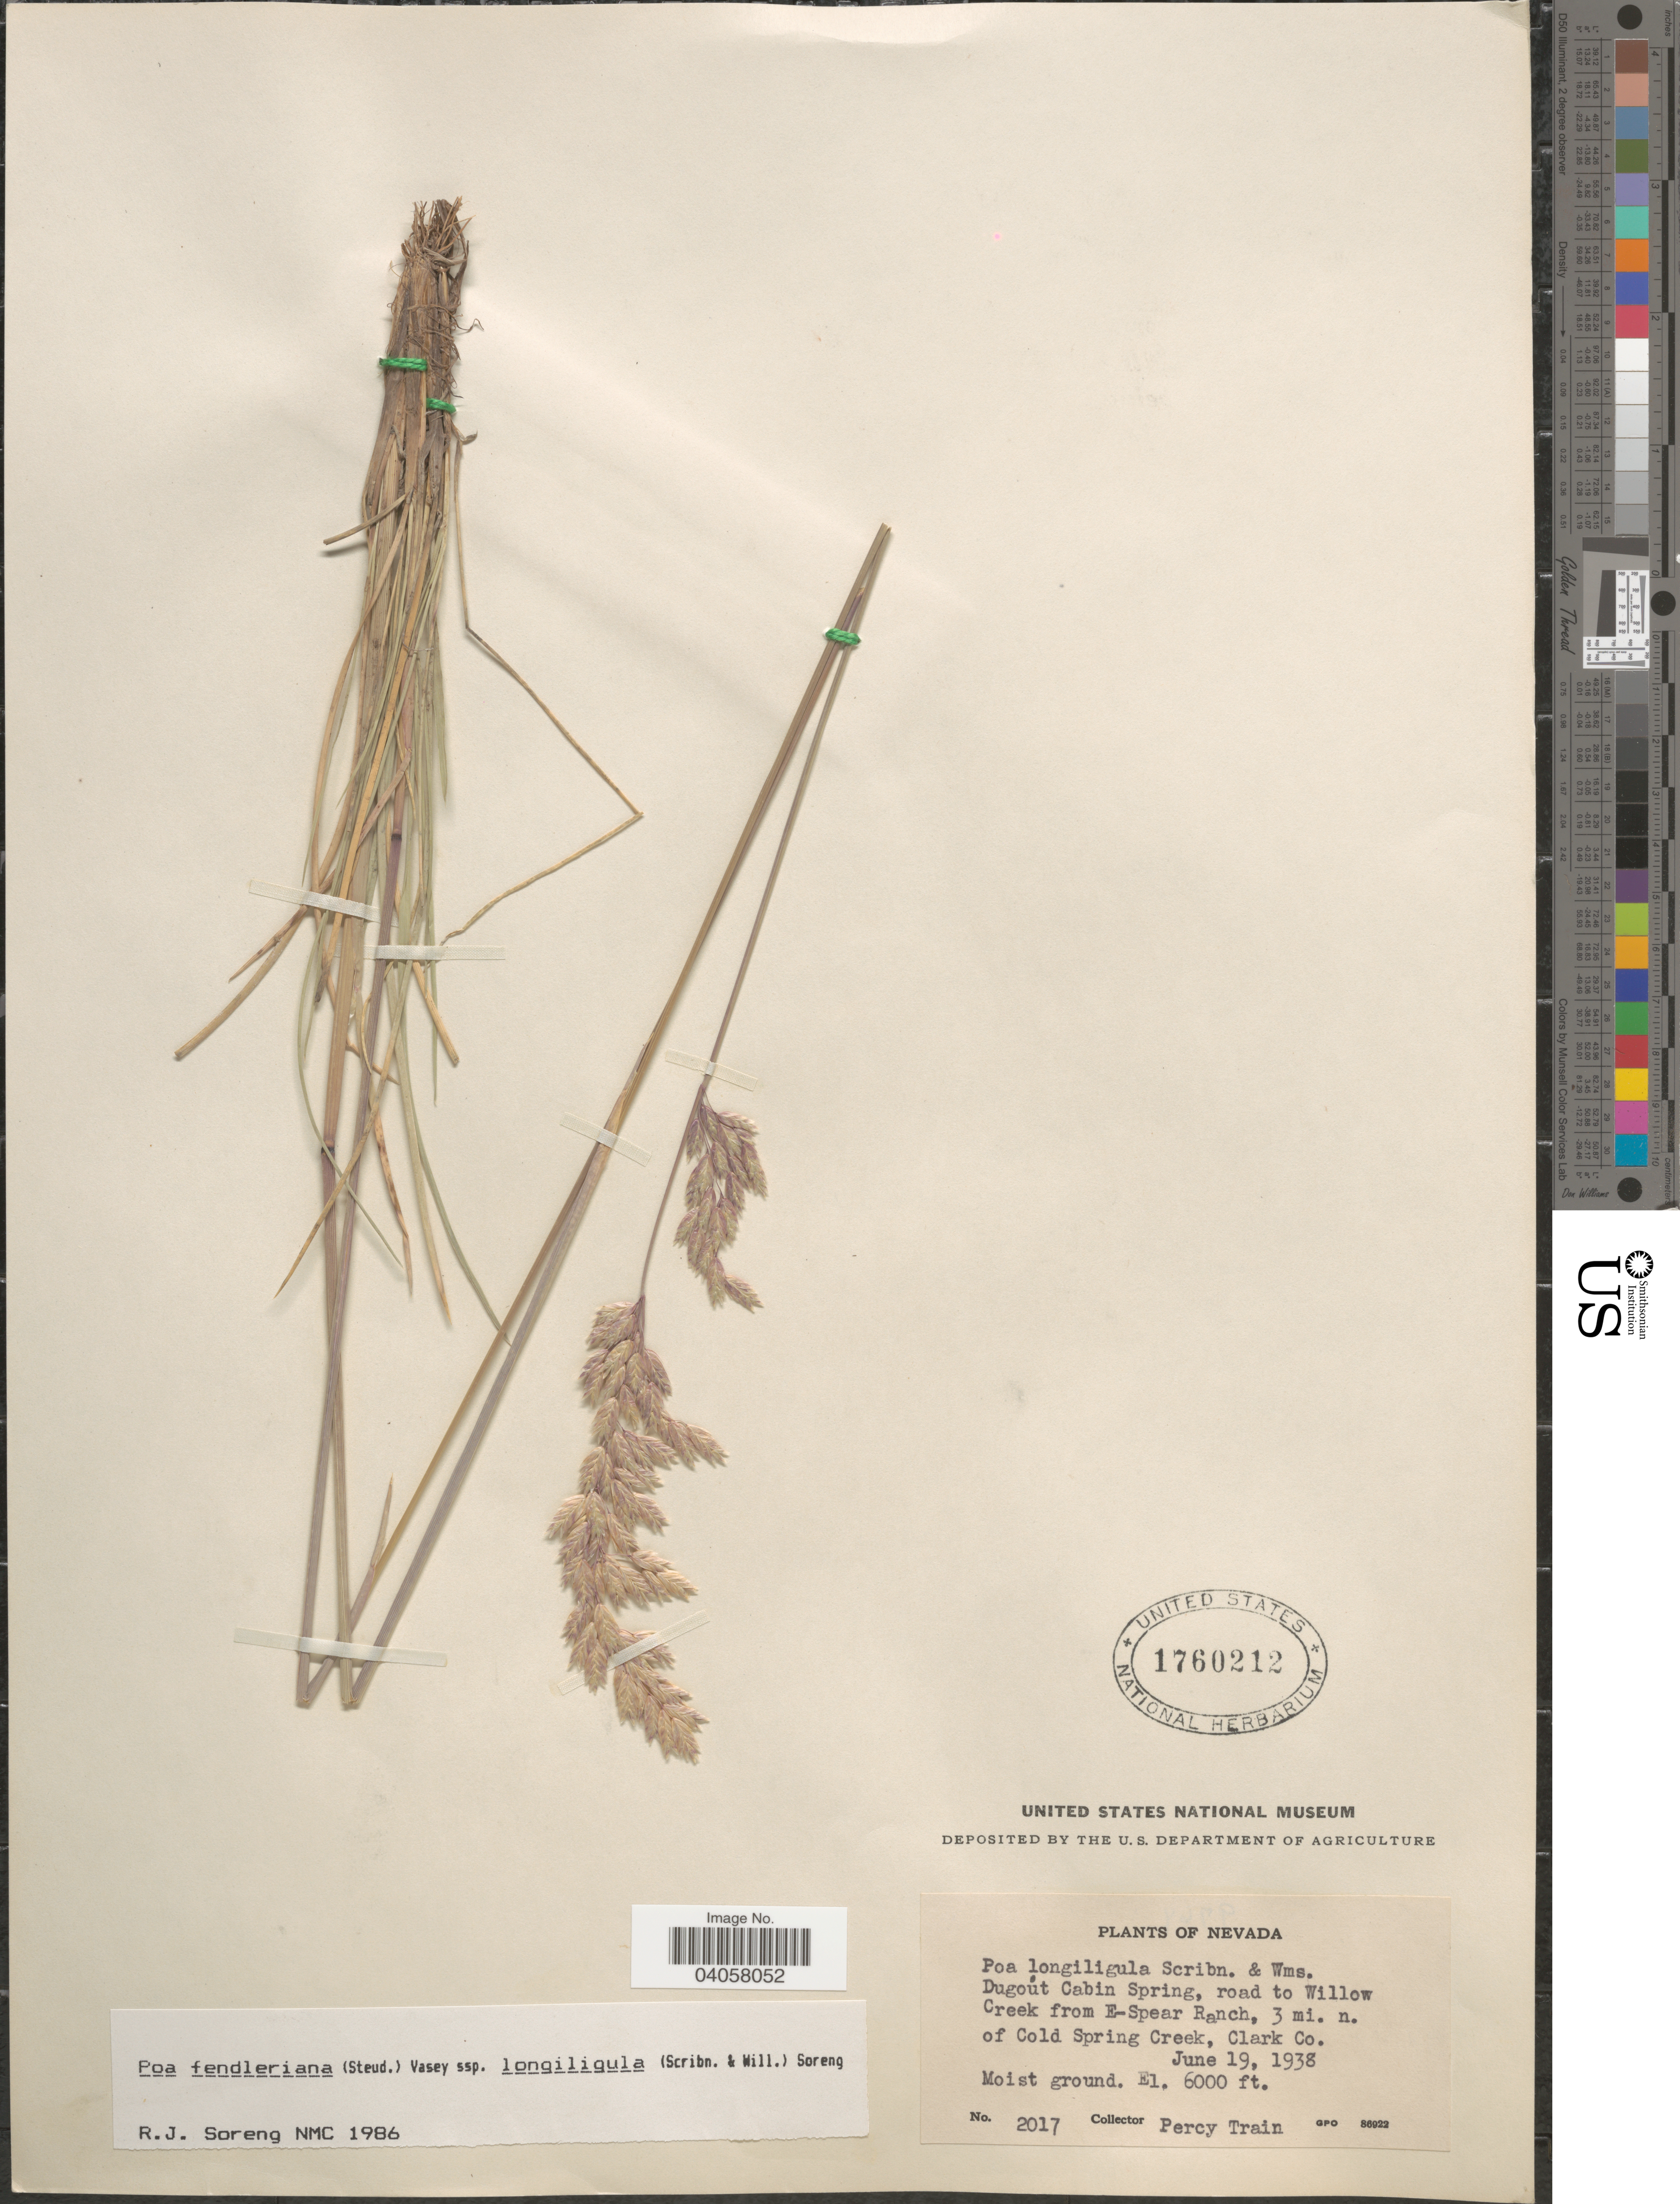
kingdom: Plantae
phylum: Tracheophyta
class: Liliopsida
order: Poales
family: Poaceae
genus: Poa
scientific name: Poa fendleriana subsp. longiligula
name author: (Scribn. & T.A. Williams) Soreng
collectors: P. Train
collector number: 2017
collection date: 1938-06-19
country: United States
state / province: Nevada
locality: Dugout Cabin Spring, road to Willow Creek from E-Spear Ranch, 3 mi. n. of Cold Spring Creek, Clark Co.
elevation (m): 1829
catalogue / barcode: US 1760212